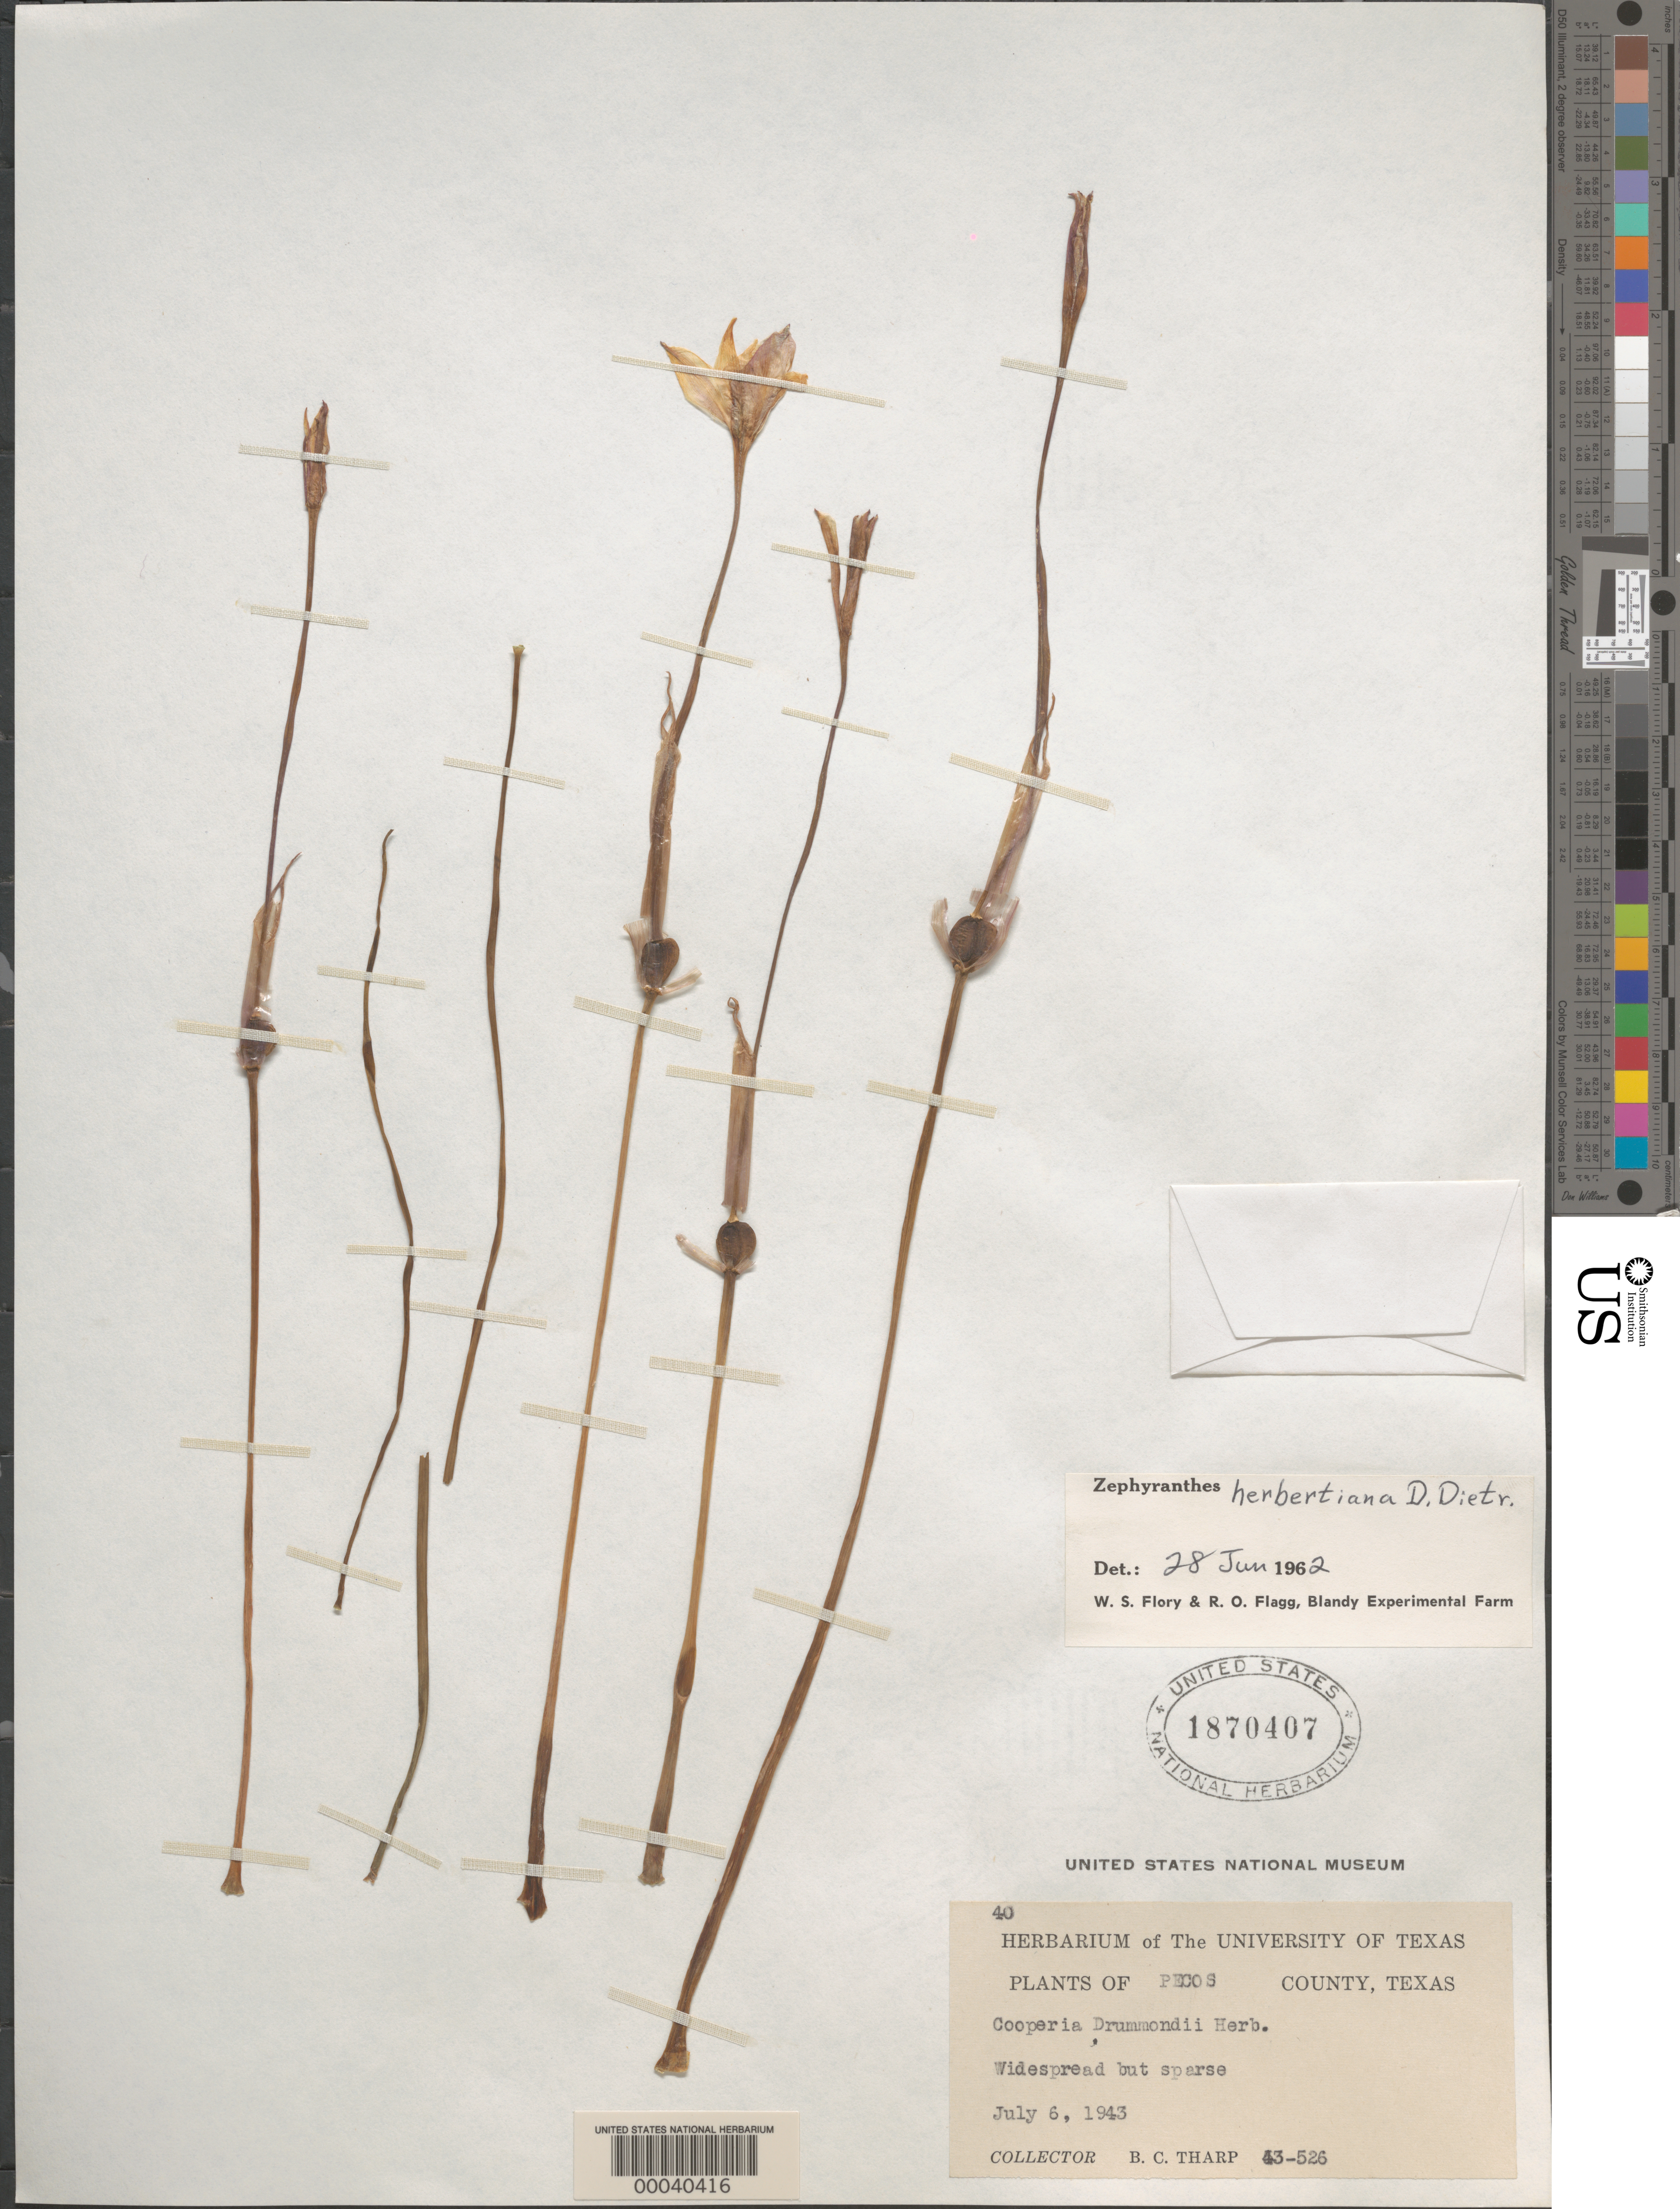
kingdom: Plantae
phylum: Tracheophyta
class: Liliopsida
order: Asparagales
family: Amaryllidaceae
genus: Zephyranthes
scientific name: Zephyranthes herbertiana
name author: D. Dietr.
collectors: B. C. Tharp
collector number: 43-526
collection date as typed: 06 Jul 1943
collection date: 1943-07-06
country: United States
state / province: Texas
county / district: Pecos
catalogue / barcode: US 1870407